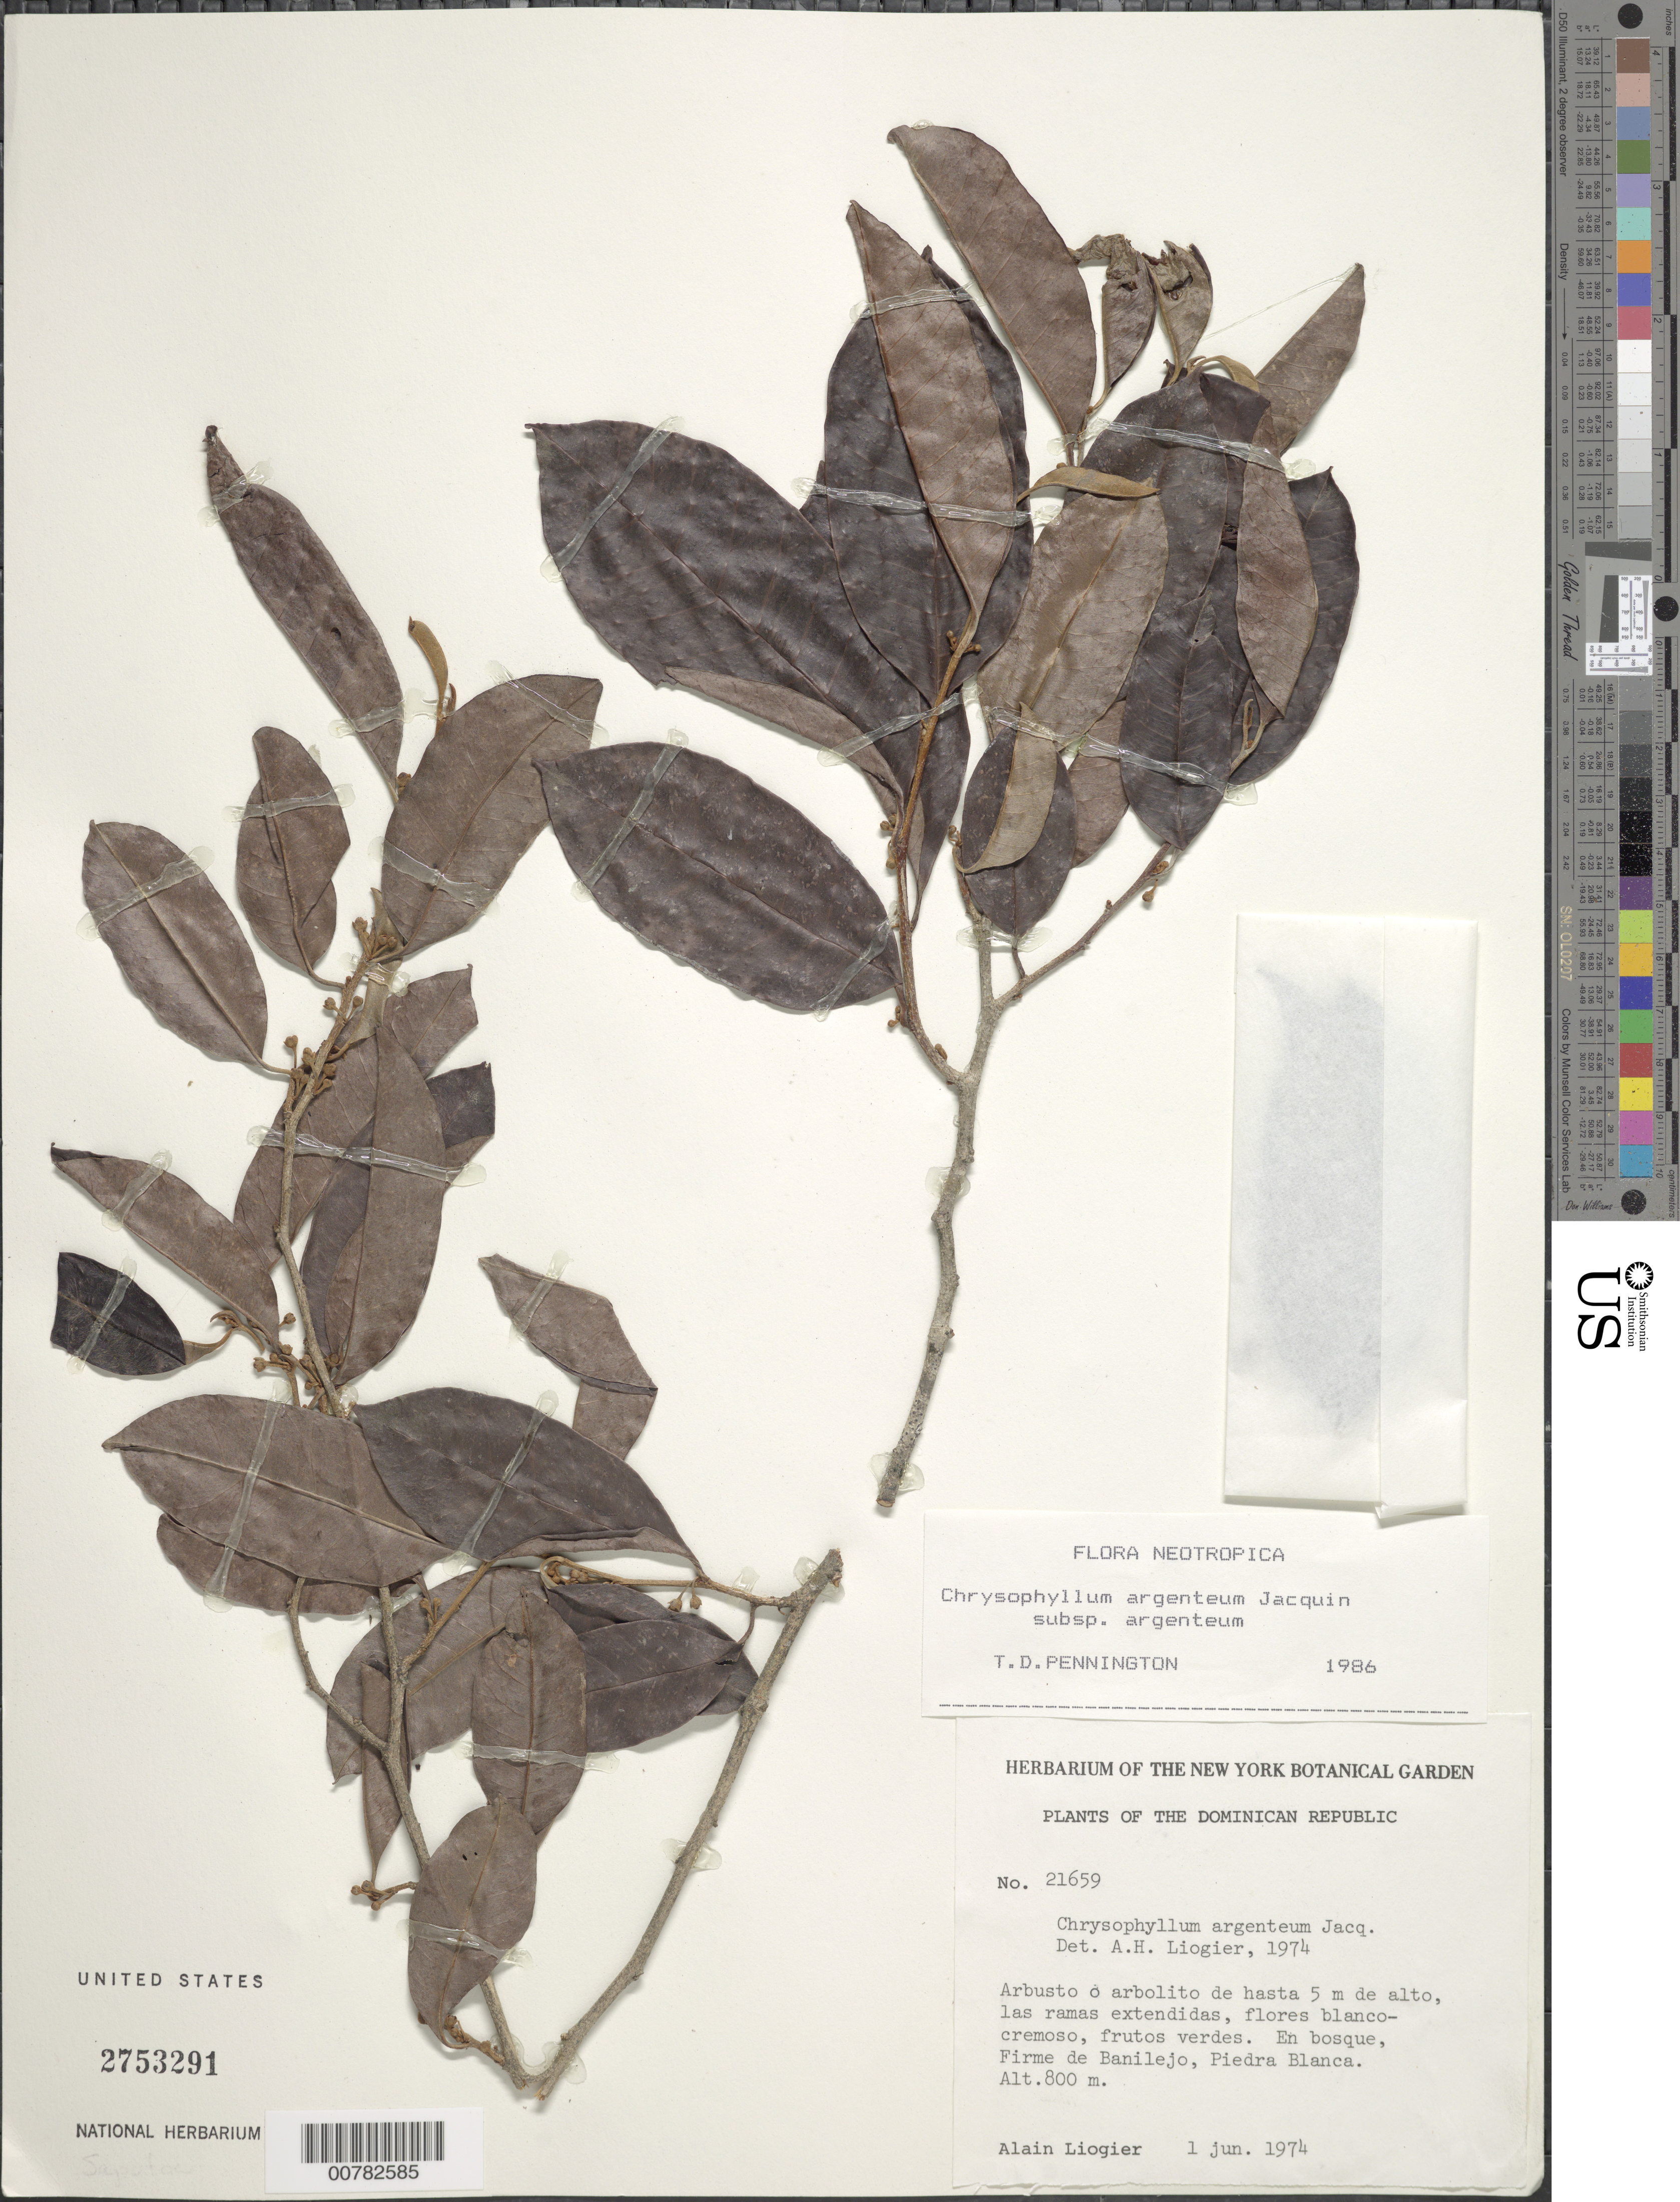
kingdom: Plantae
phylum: Tracheophyta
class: Magnoliopsida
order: Ericales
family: Sapotaceae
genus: Chrysophyllum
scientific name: Chrysophyllum argenteum subsp. auratum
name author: (Miq.) T.D. Penn.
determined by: Pennington, T. D., (K)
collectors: A. H. Liogier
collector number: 21659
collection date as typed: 01 Jun 1974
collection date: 1974-06-01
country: Dominican Republic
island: Hispaniola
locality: Piedra Blanca, Firme de Banilejo.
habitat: In forest.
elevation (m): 800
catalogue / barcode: US 2753291